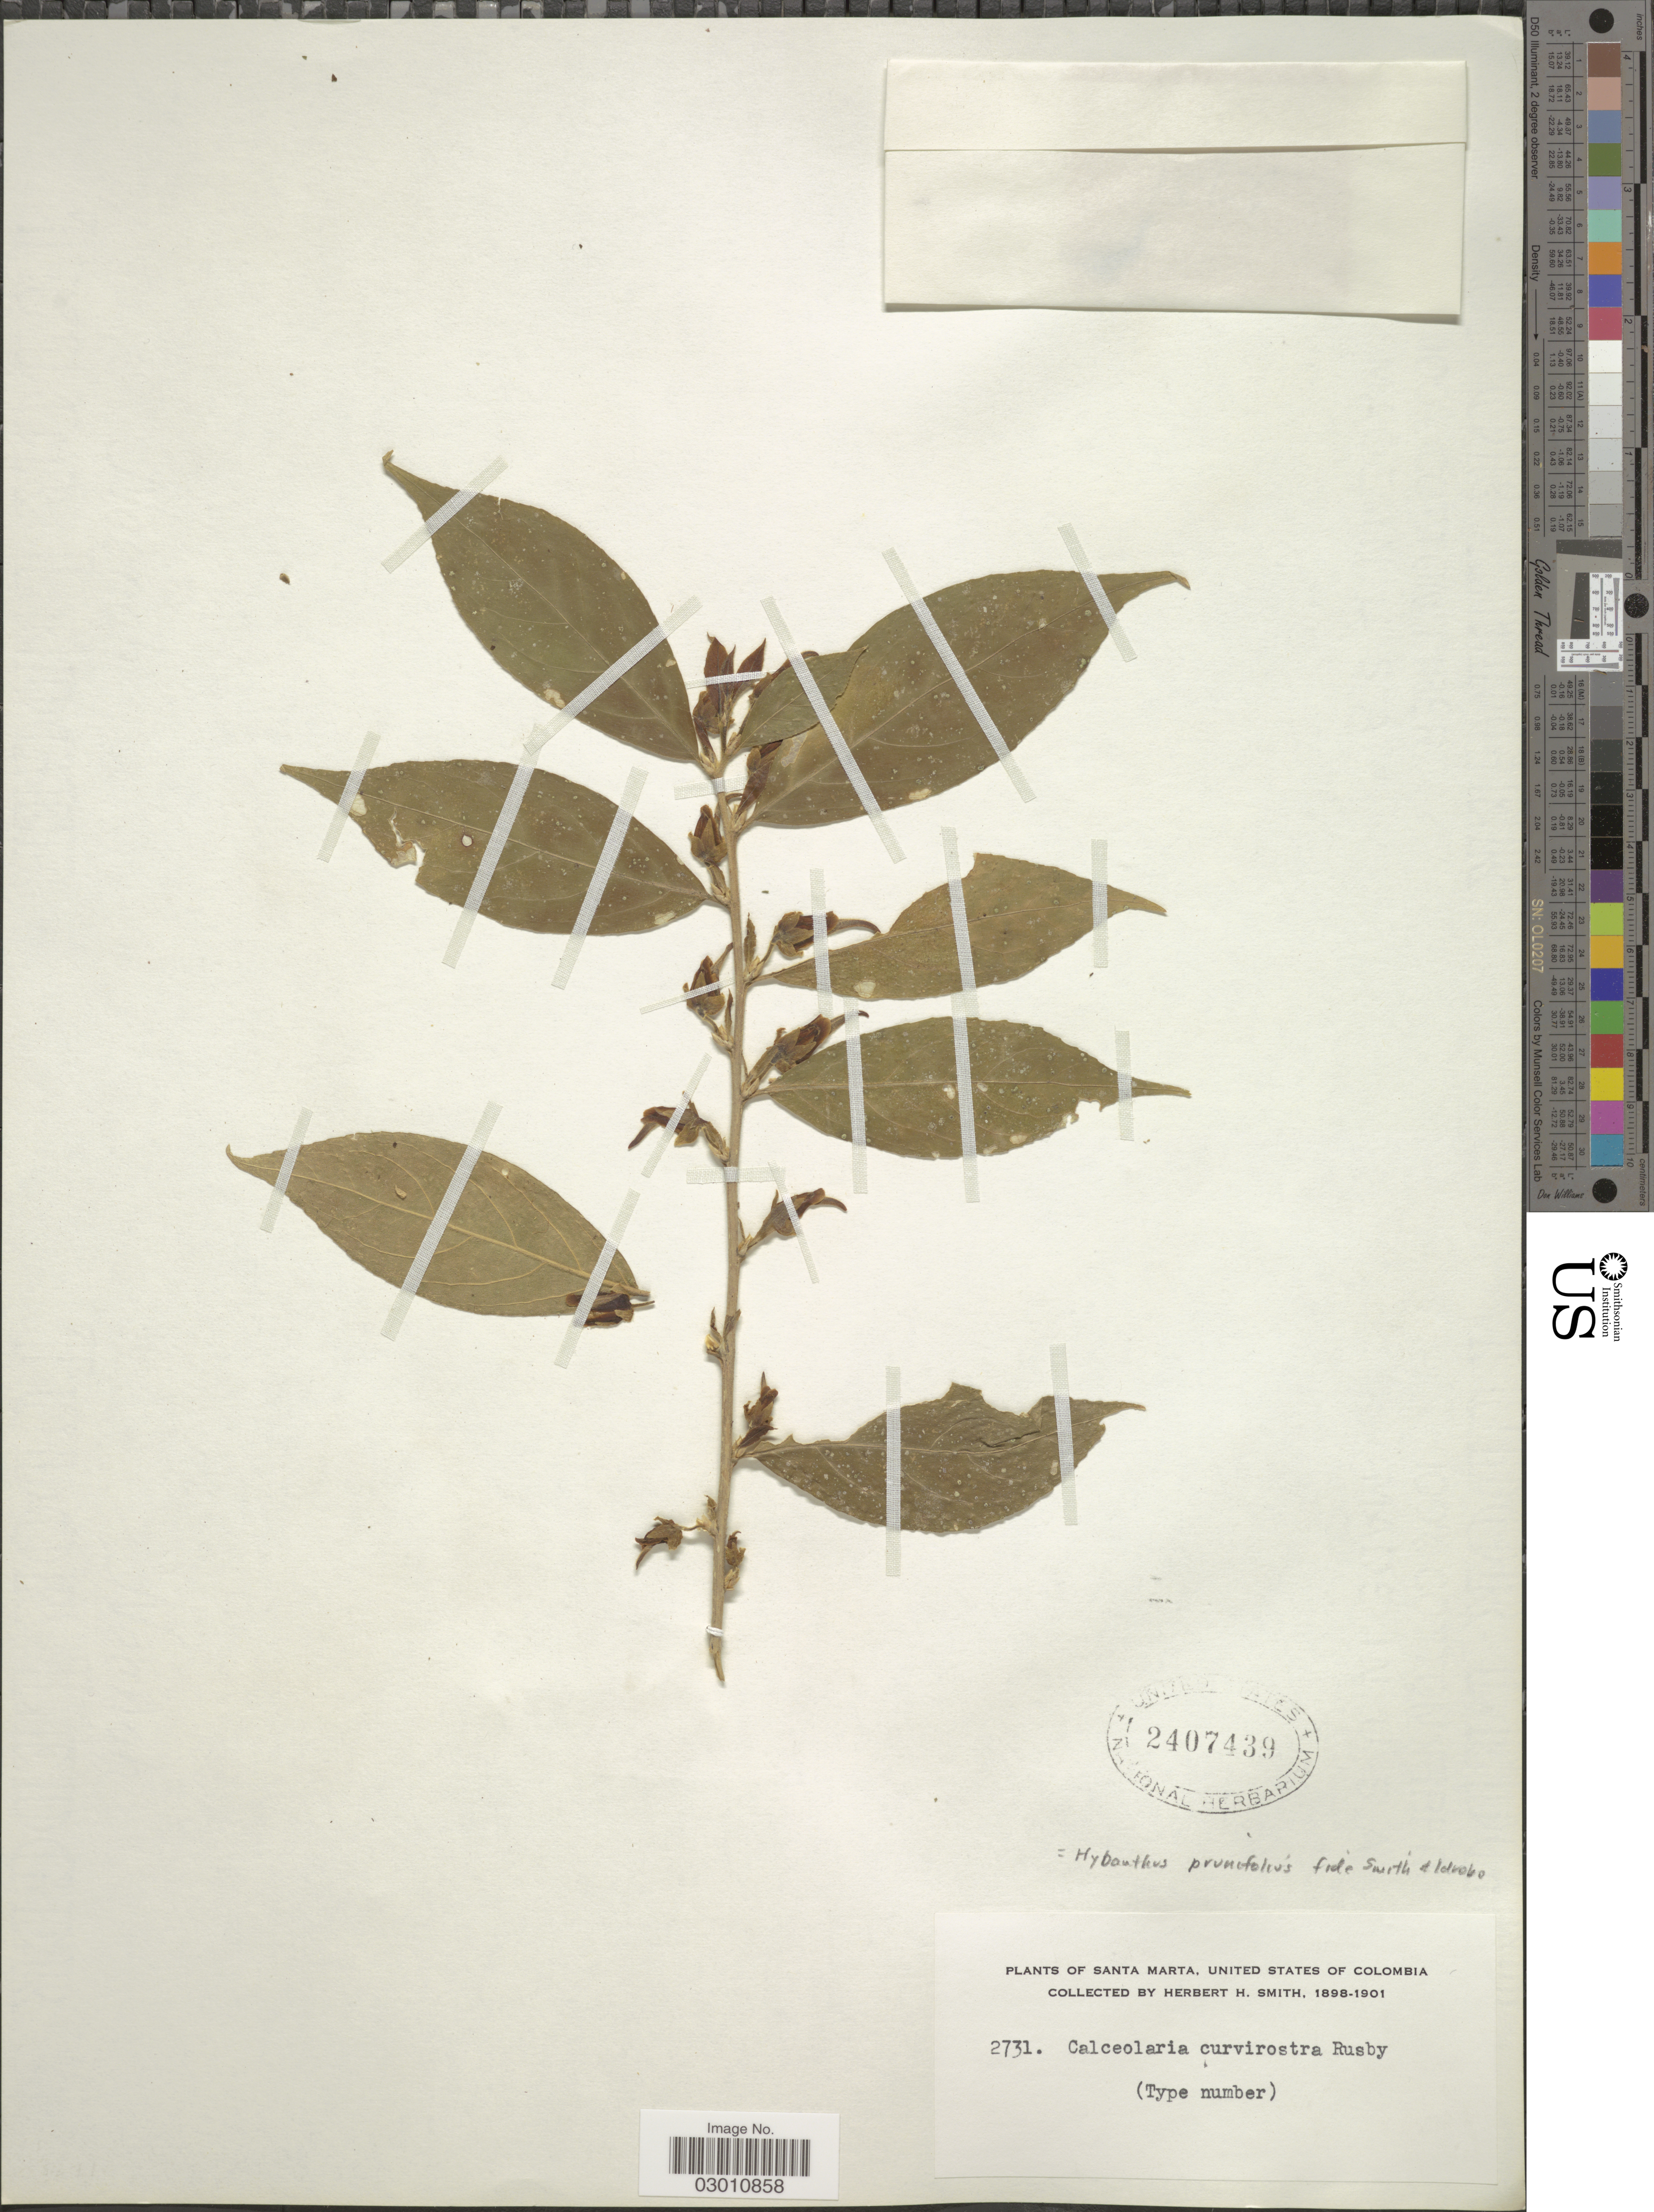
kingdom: Plantae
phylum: Tracheophyta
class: Magnoliopsida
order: Malpighiales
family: Violaceae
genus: Hybanthus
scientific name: Hybanthus prunifolius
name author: (Humb. & Bonpl. ex Schult.) Schulze-Menz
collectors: Herbert H. Smith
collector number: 2731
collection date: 1898/1901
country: Colombia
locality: Santa Marta.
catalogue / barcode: US 2407439